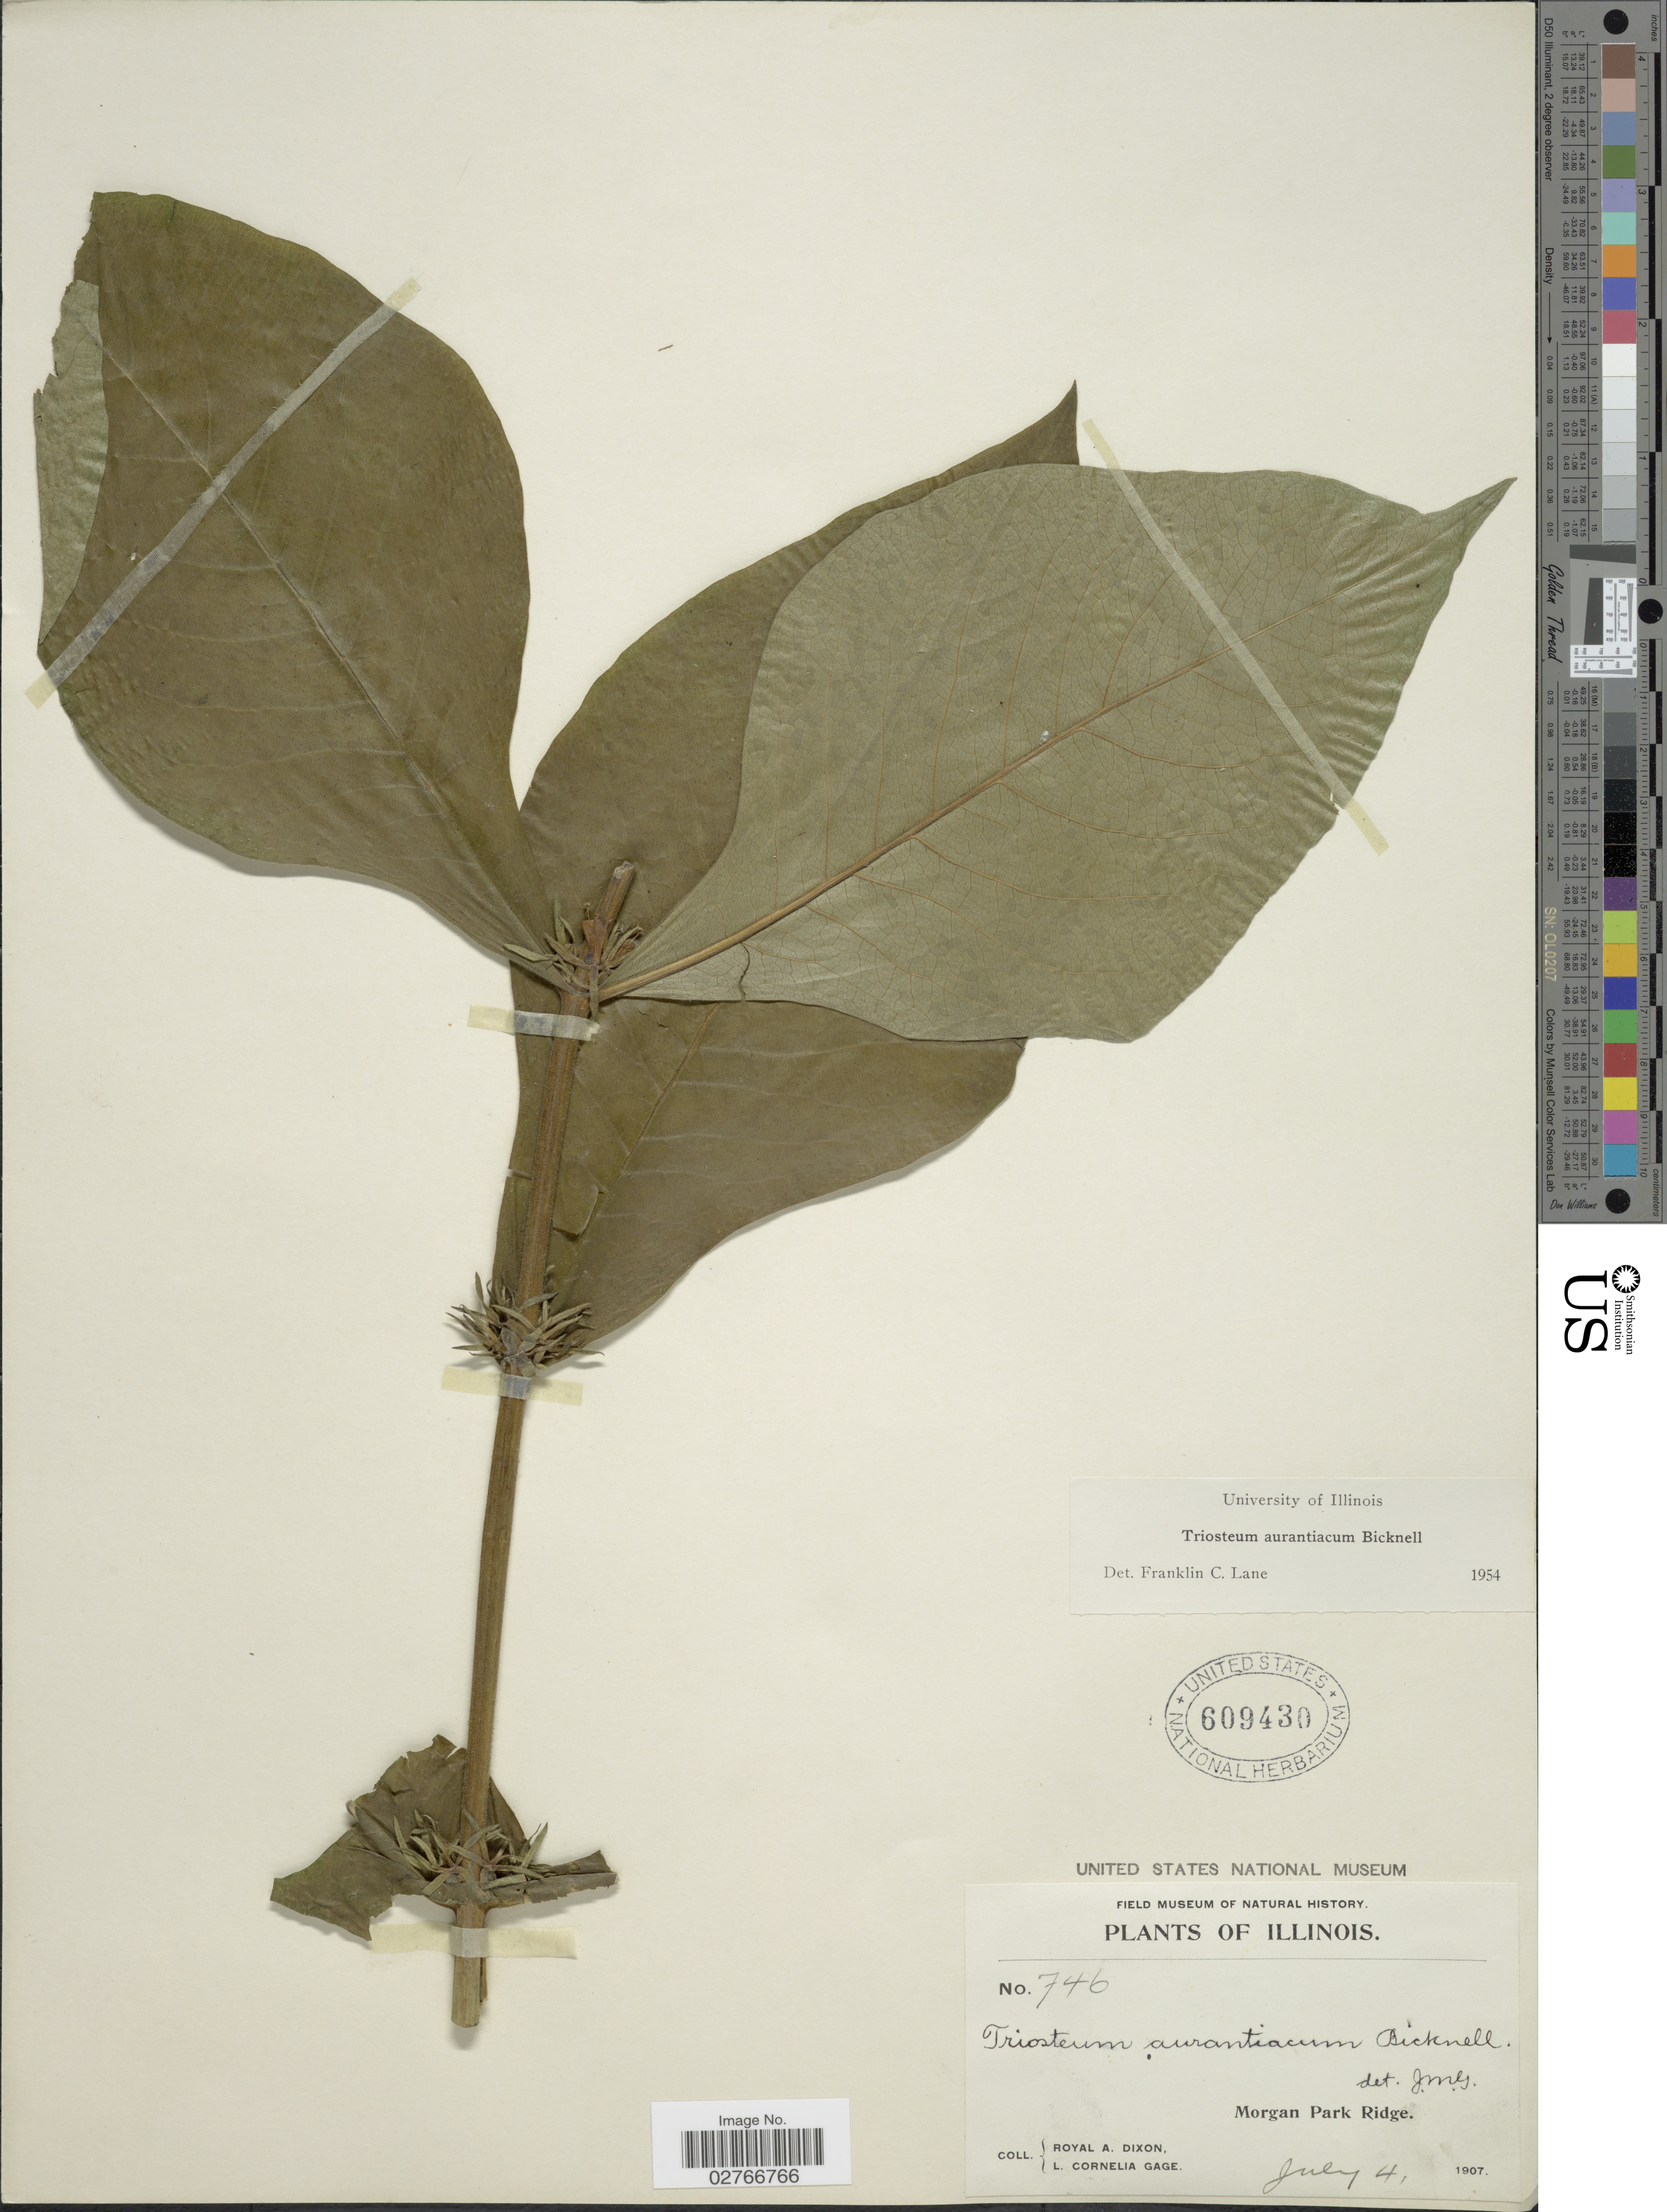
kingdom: Plantae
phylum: Tracheophyta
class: Magnoliopsida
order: Dipsacales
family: Caprifoliaceae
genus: Triosteum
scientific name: Triosteum aurantiacum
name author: E.P. Bicknell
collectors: R. A. Dixon & L. Gage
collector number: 746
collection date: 1907-07-04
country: United States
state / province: Illinois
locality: Morgan Park Ridge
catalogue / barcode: US 609430